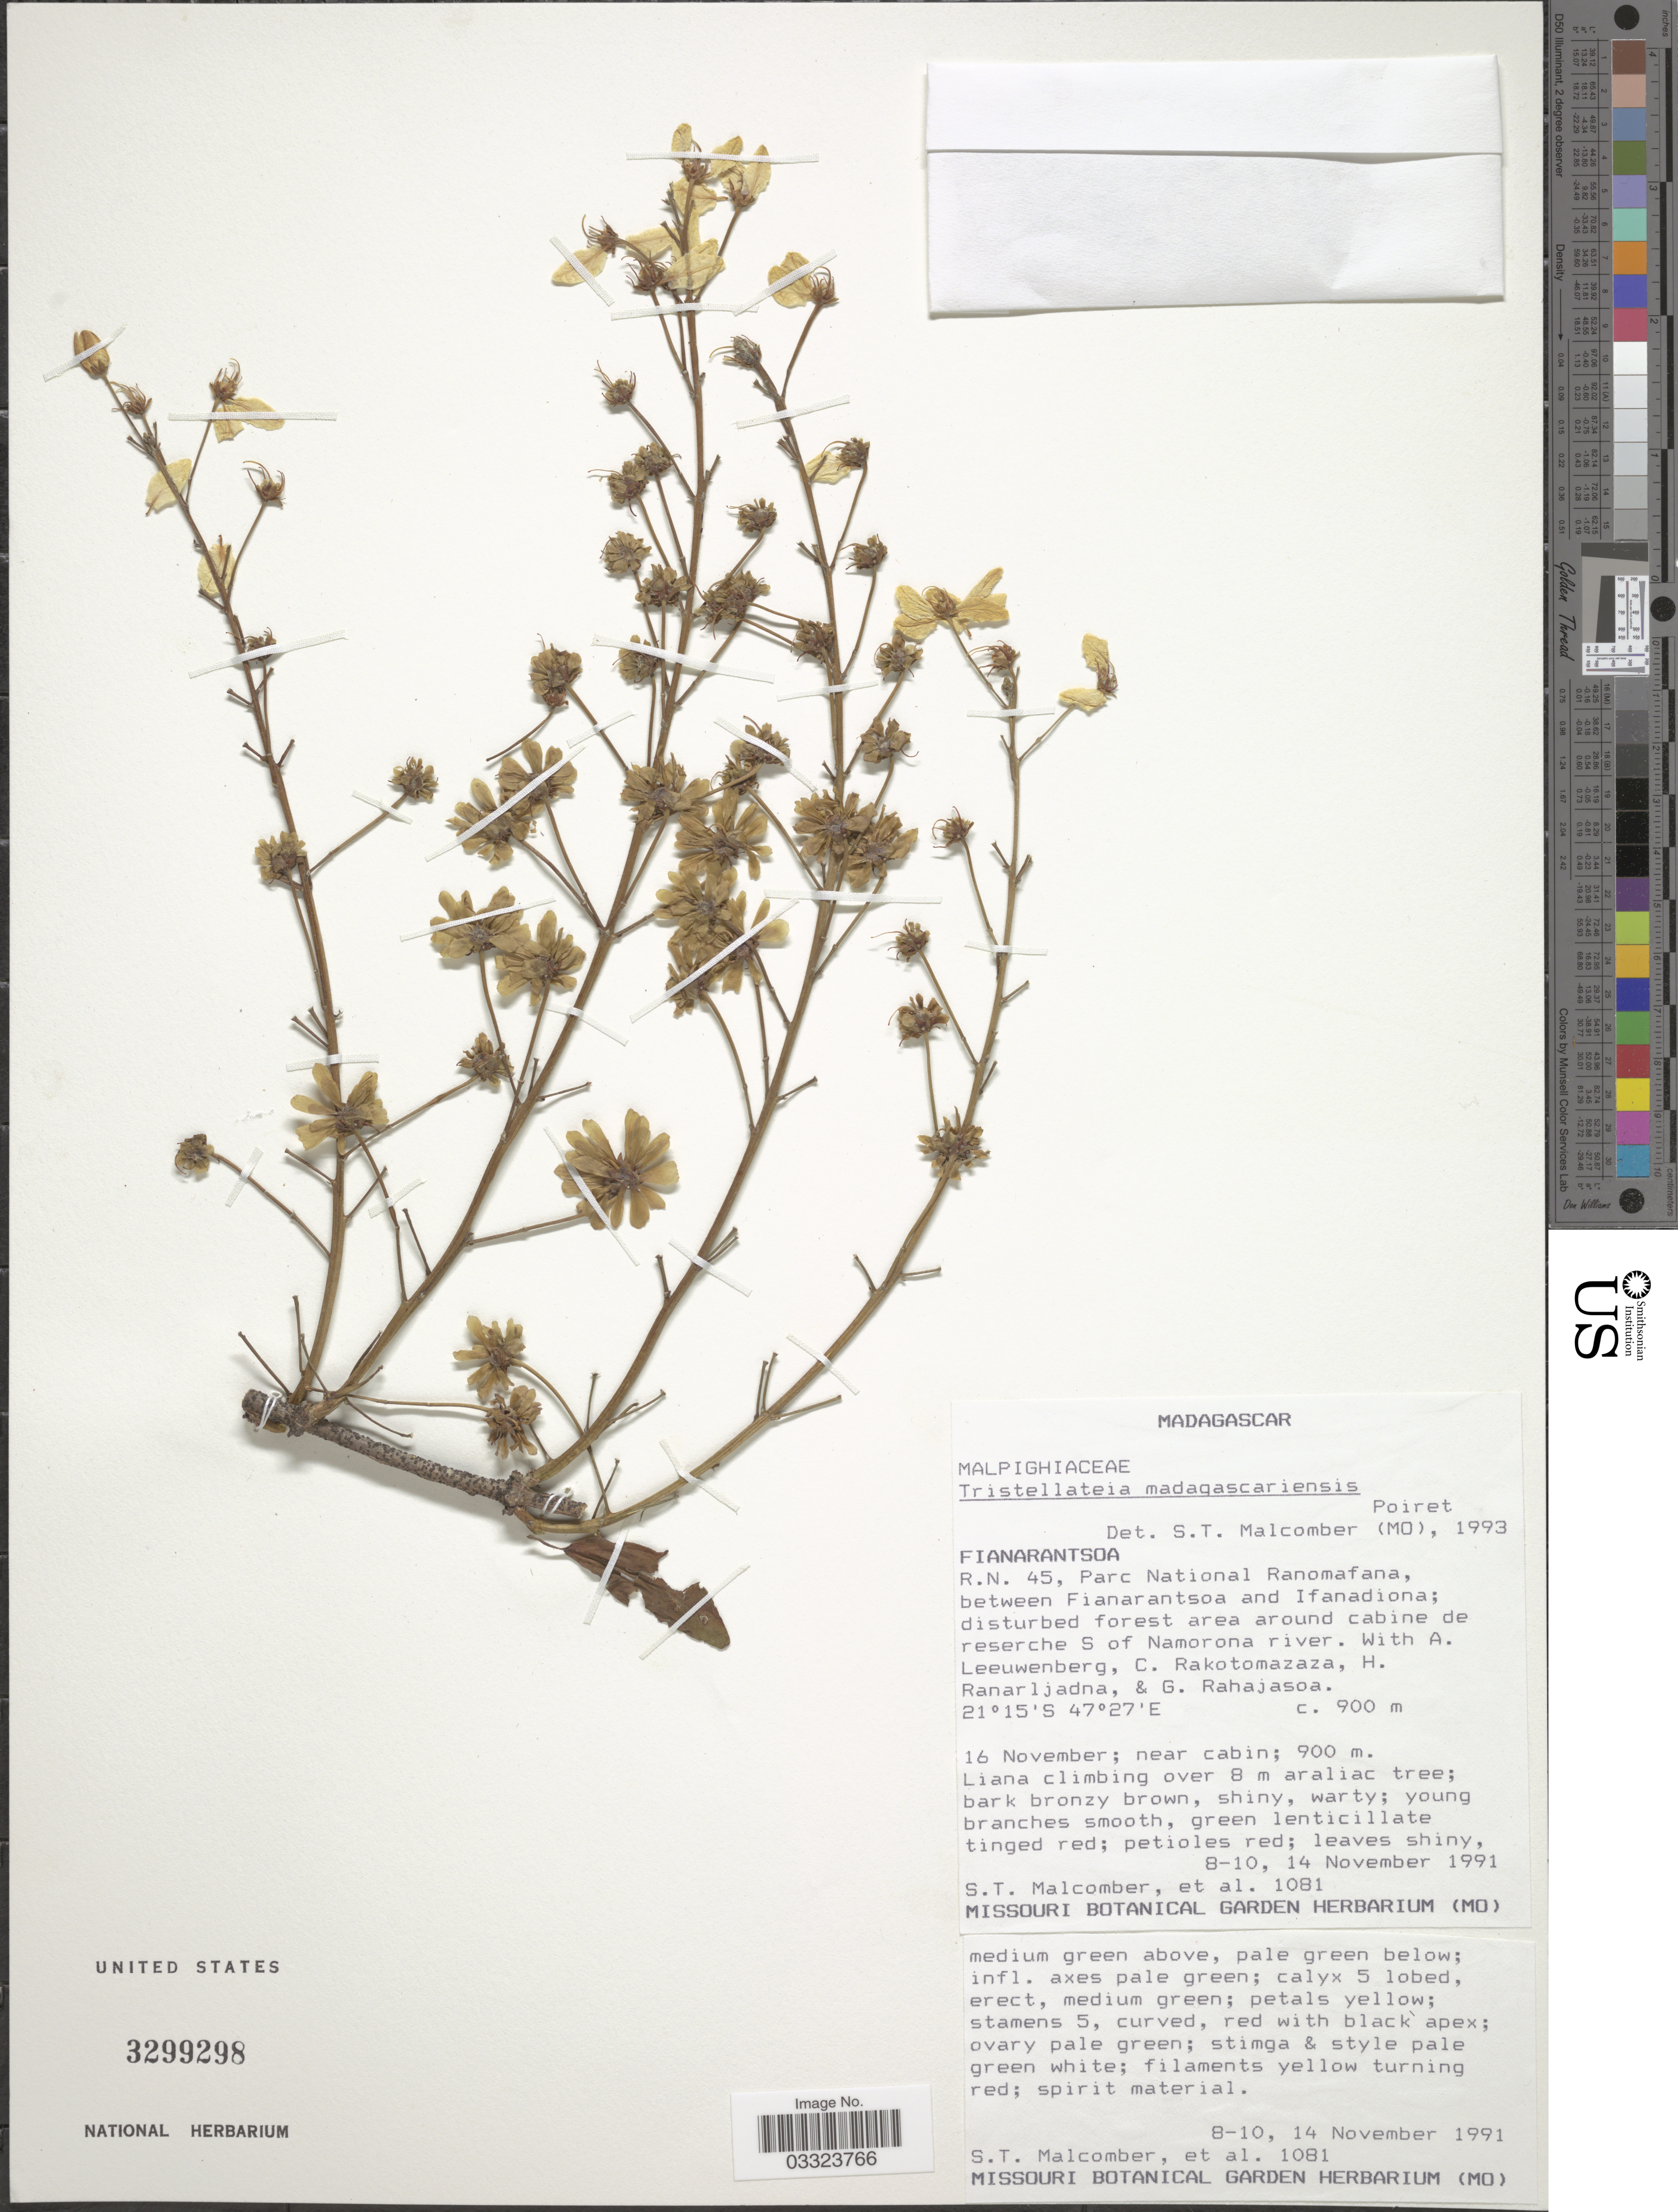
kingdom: Plantae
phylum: Tracheophyta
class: Magnoliopsida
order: Malpighiales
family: Malpighiaceae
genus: Tristellateia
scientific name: Tristellateia madagascariensis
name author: Poir.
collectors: S. T. Malcomber & et al.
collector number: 1801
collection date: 1991-11-08/1991-11-14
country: Madagascar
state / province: Haute Matsiatra / Vatovavy Fitovinany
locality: R.N. 45, Parc National Ranomafana, between Fianarantsoa and Ifandiona; disturbed forest area around cabine de reserche S of of Namorona river.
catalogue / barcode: US 3299298